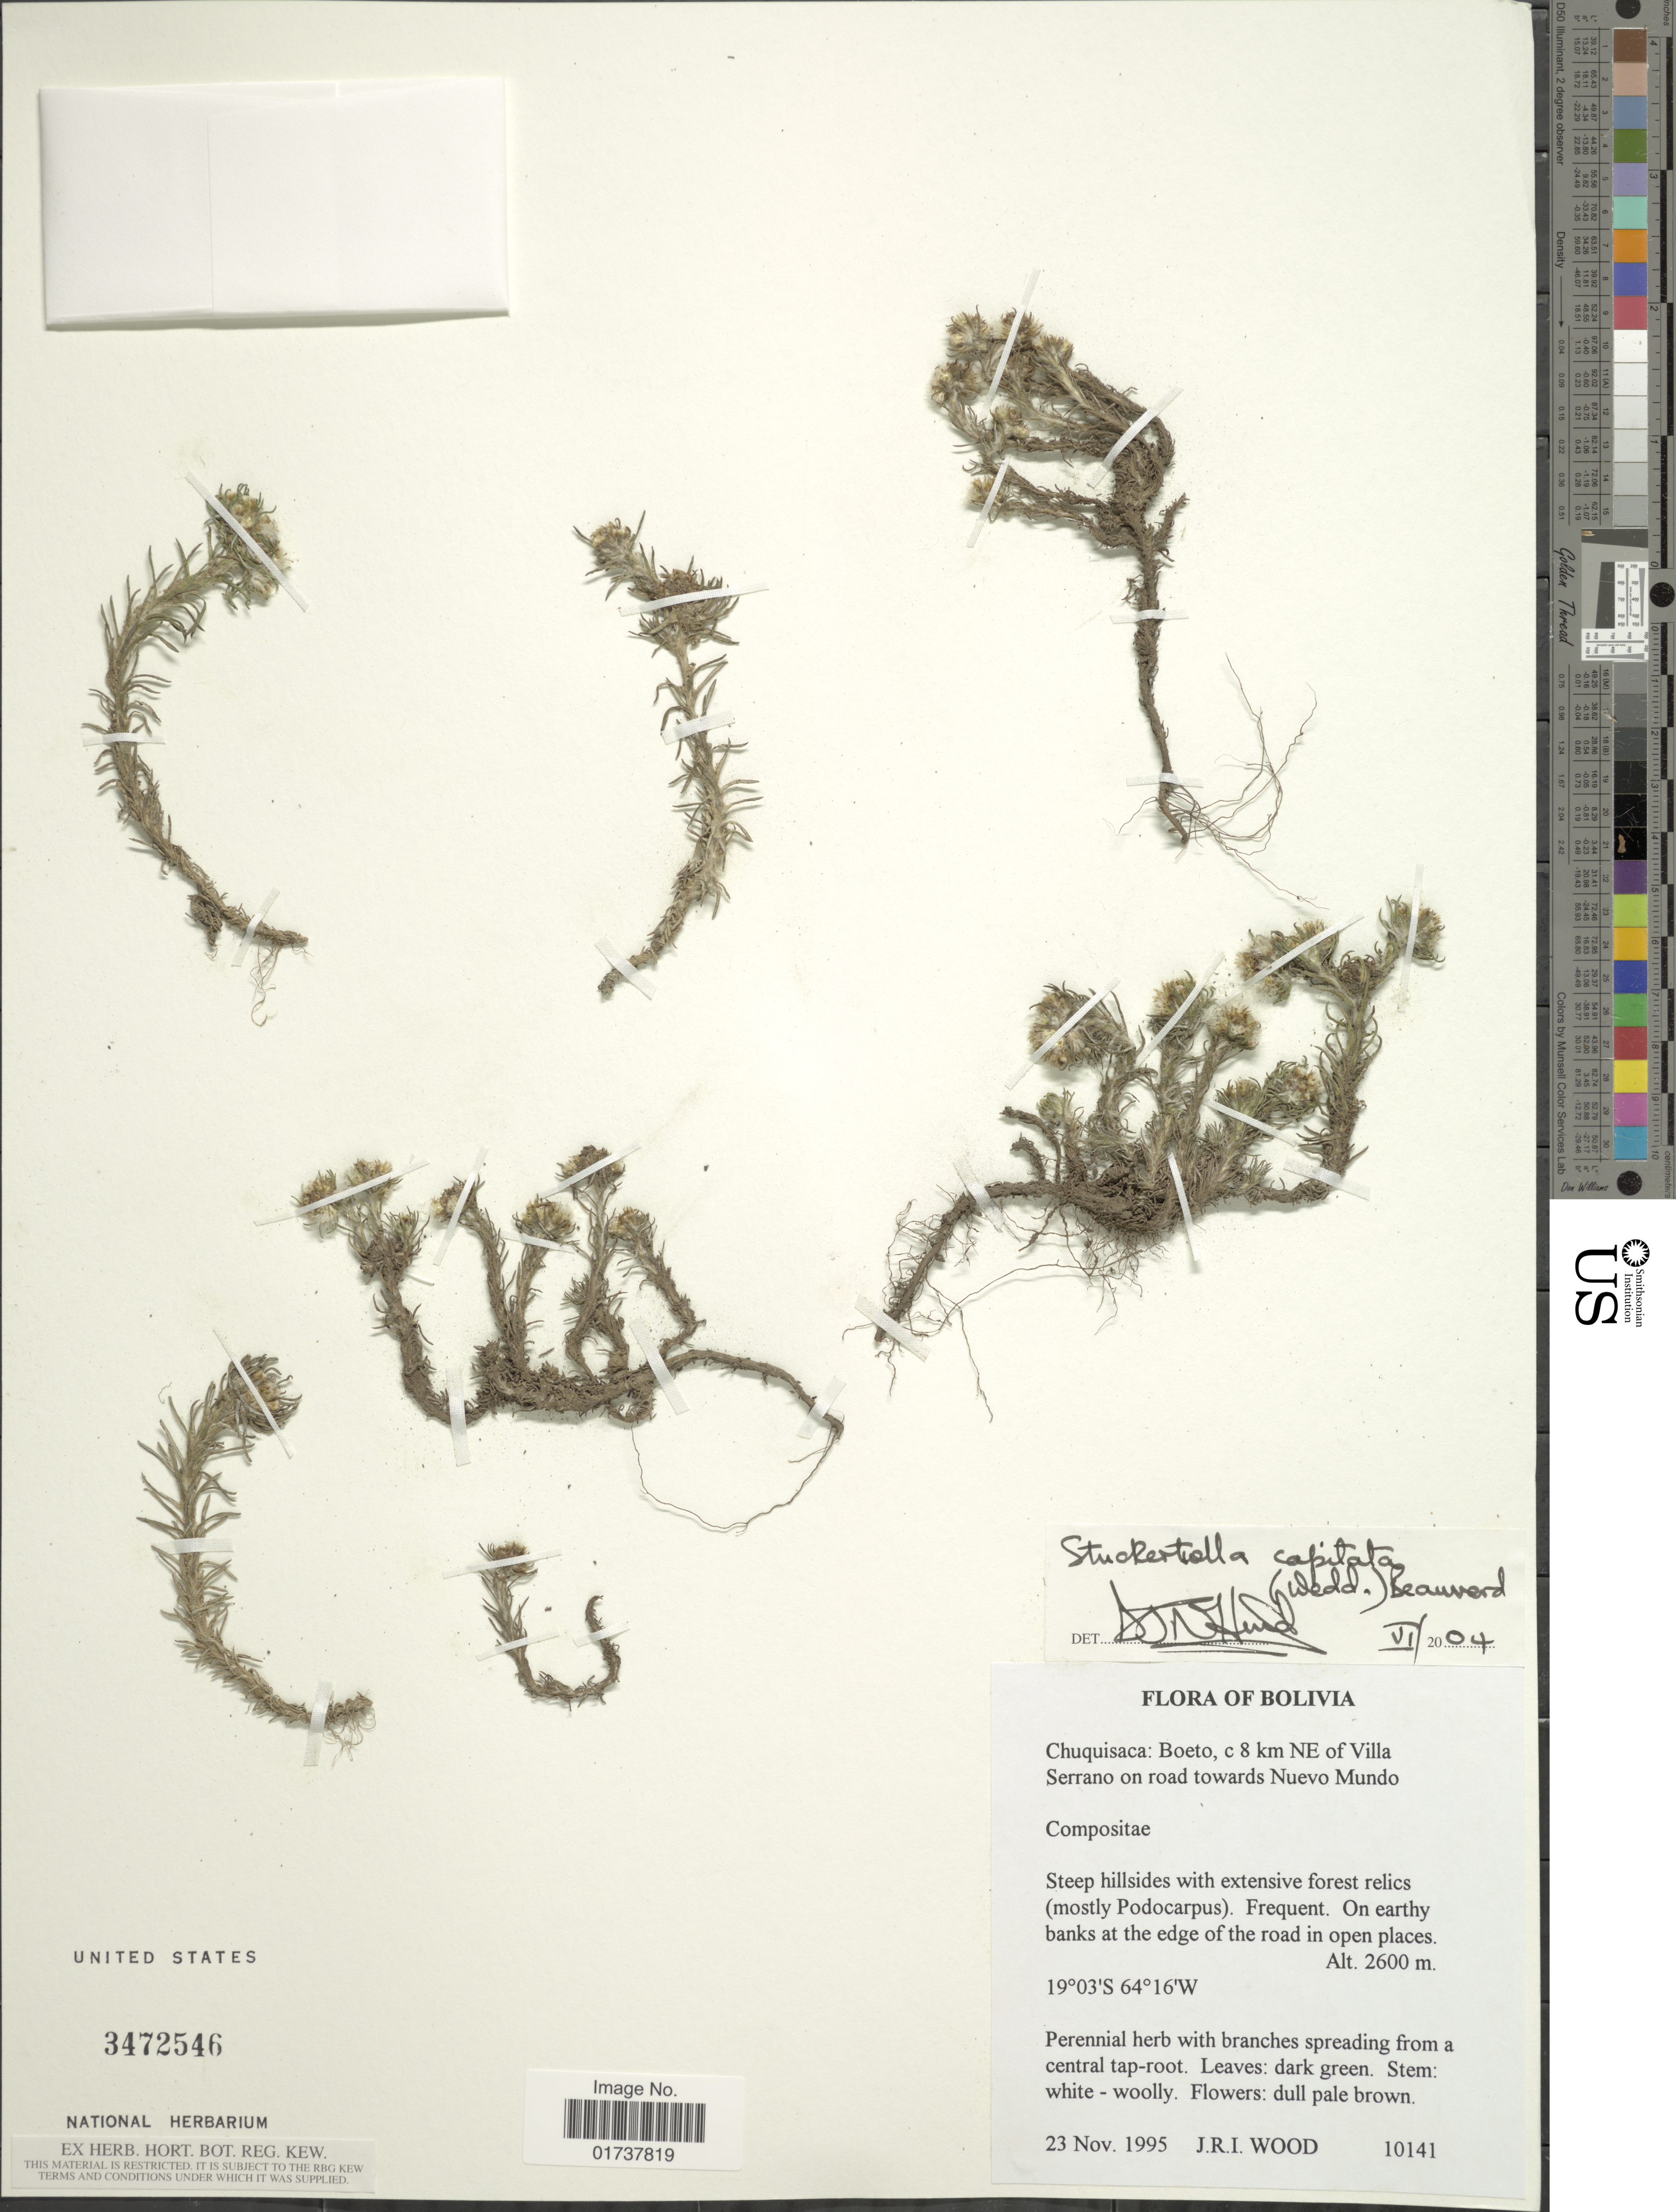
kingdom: Plantae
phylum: Tracheophyta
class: Magnoliopsida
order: Asterales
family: Asteraceae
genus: Stuckertiella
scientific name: Stuckertiella capitata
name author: (Wedd.) P. Beauv.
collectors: J. R. I. Wood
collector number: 10141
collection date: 1995-11-23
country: Bolivia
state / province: Chuquisaca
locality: Boeto, c 8 km NE of Villa Serrano on road towards Nuevo Mundo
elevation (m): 2600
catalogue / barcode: US 3472546